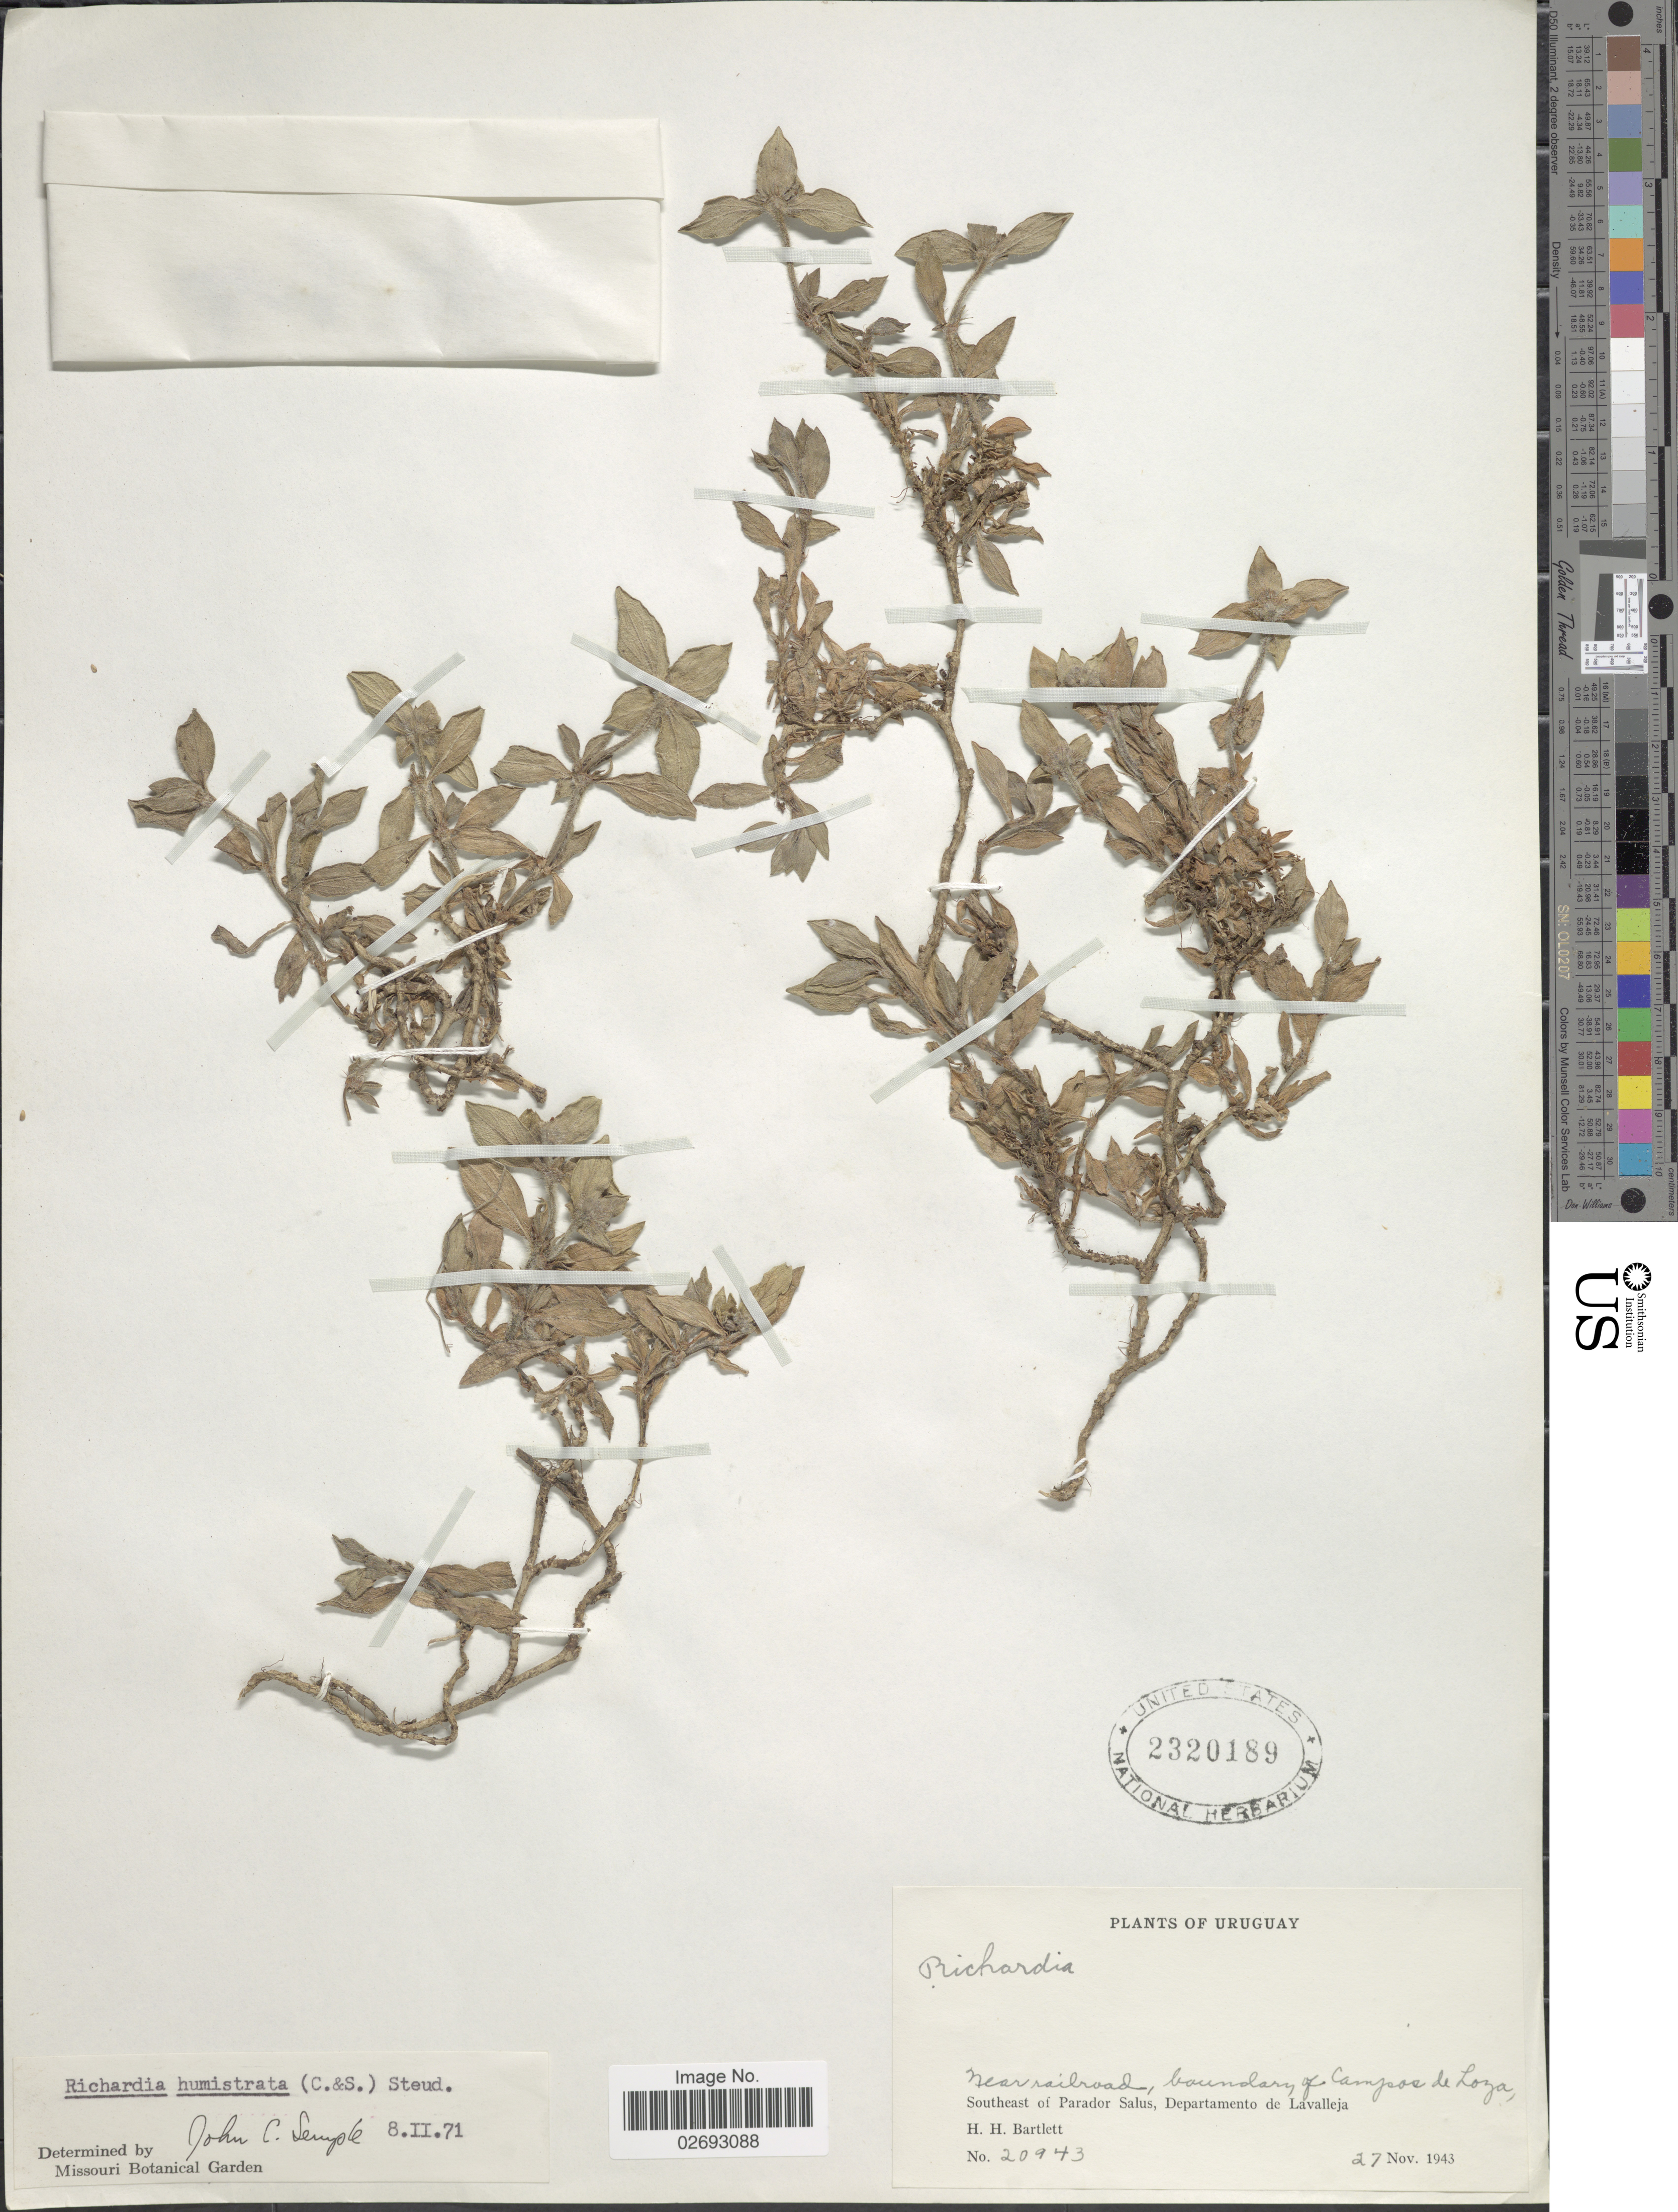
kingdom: Plantae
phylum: Tracheophyta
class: Magnoliopsida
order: Gentianales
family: Rubiaceae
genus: Richardia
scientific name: Richardia humistrata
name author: (Cham. & Schltdl.) Steud.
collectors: H. H. Bartlett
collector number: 20943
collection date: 1943-11-27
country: Uruguay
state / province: Lavalleja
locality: Near railroad, boundary of Campos de Loja. Southeast of Parador Salus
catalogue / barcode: US 2320189